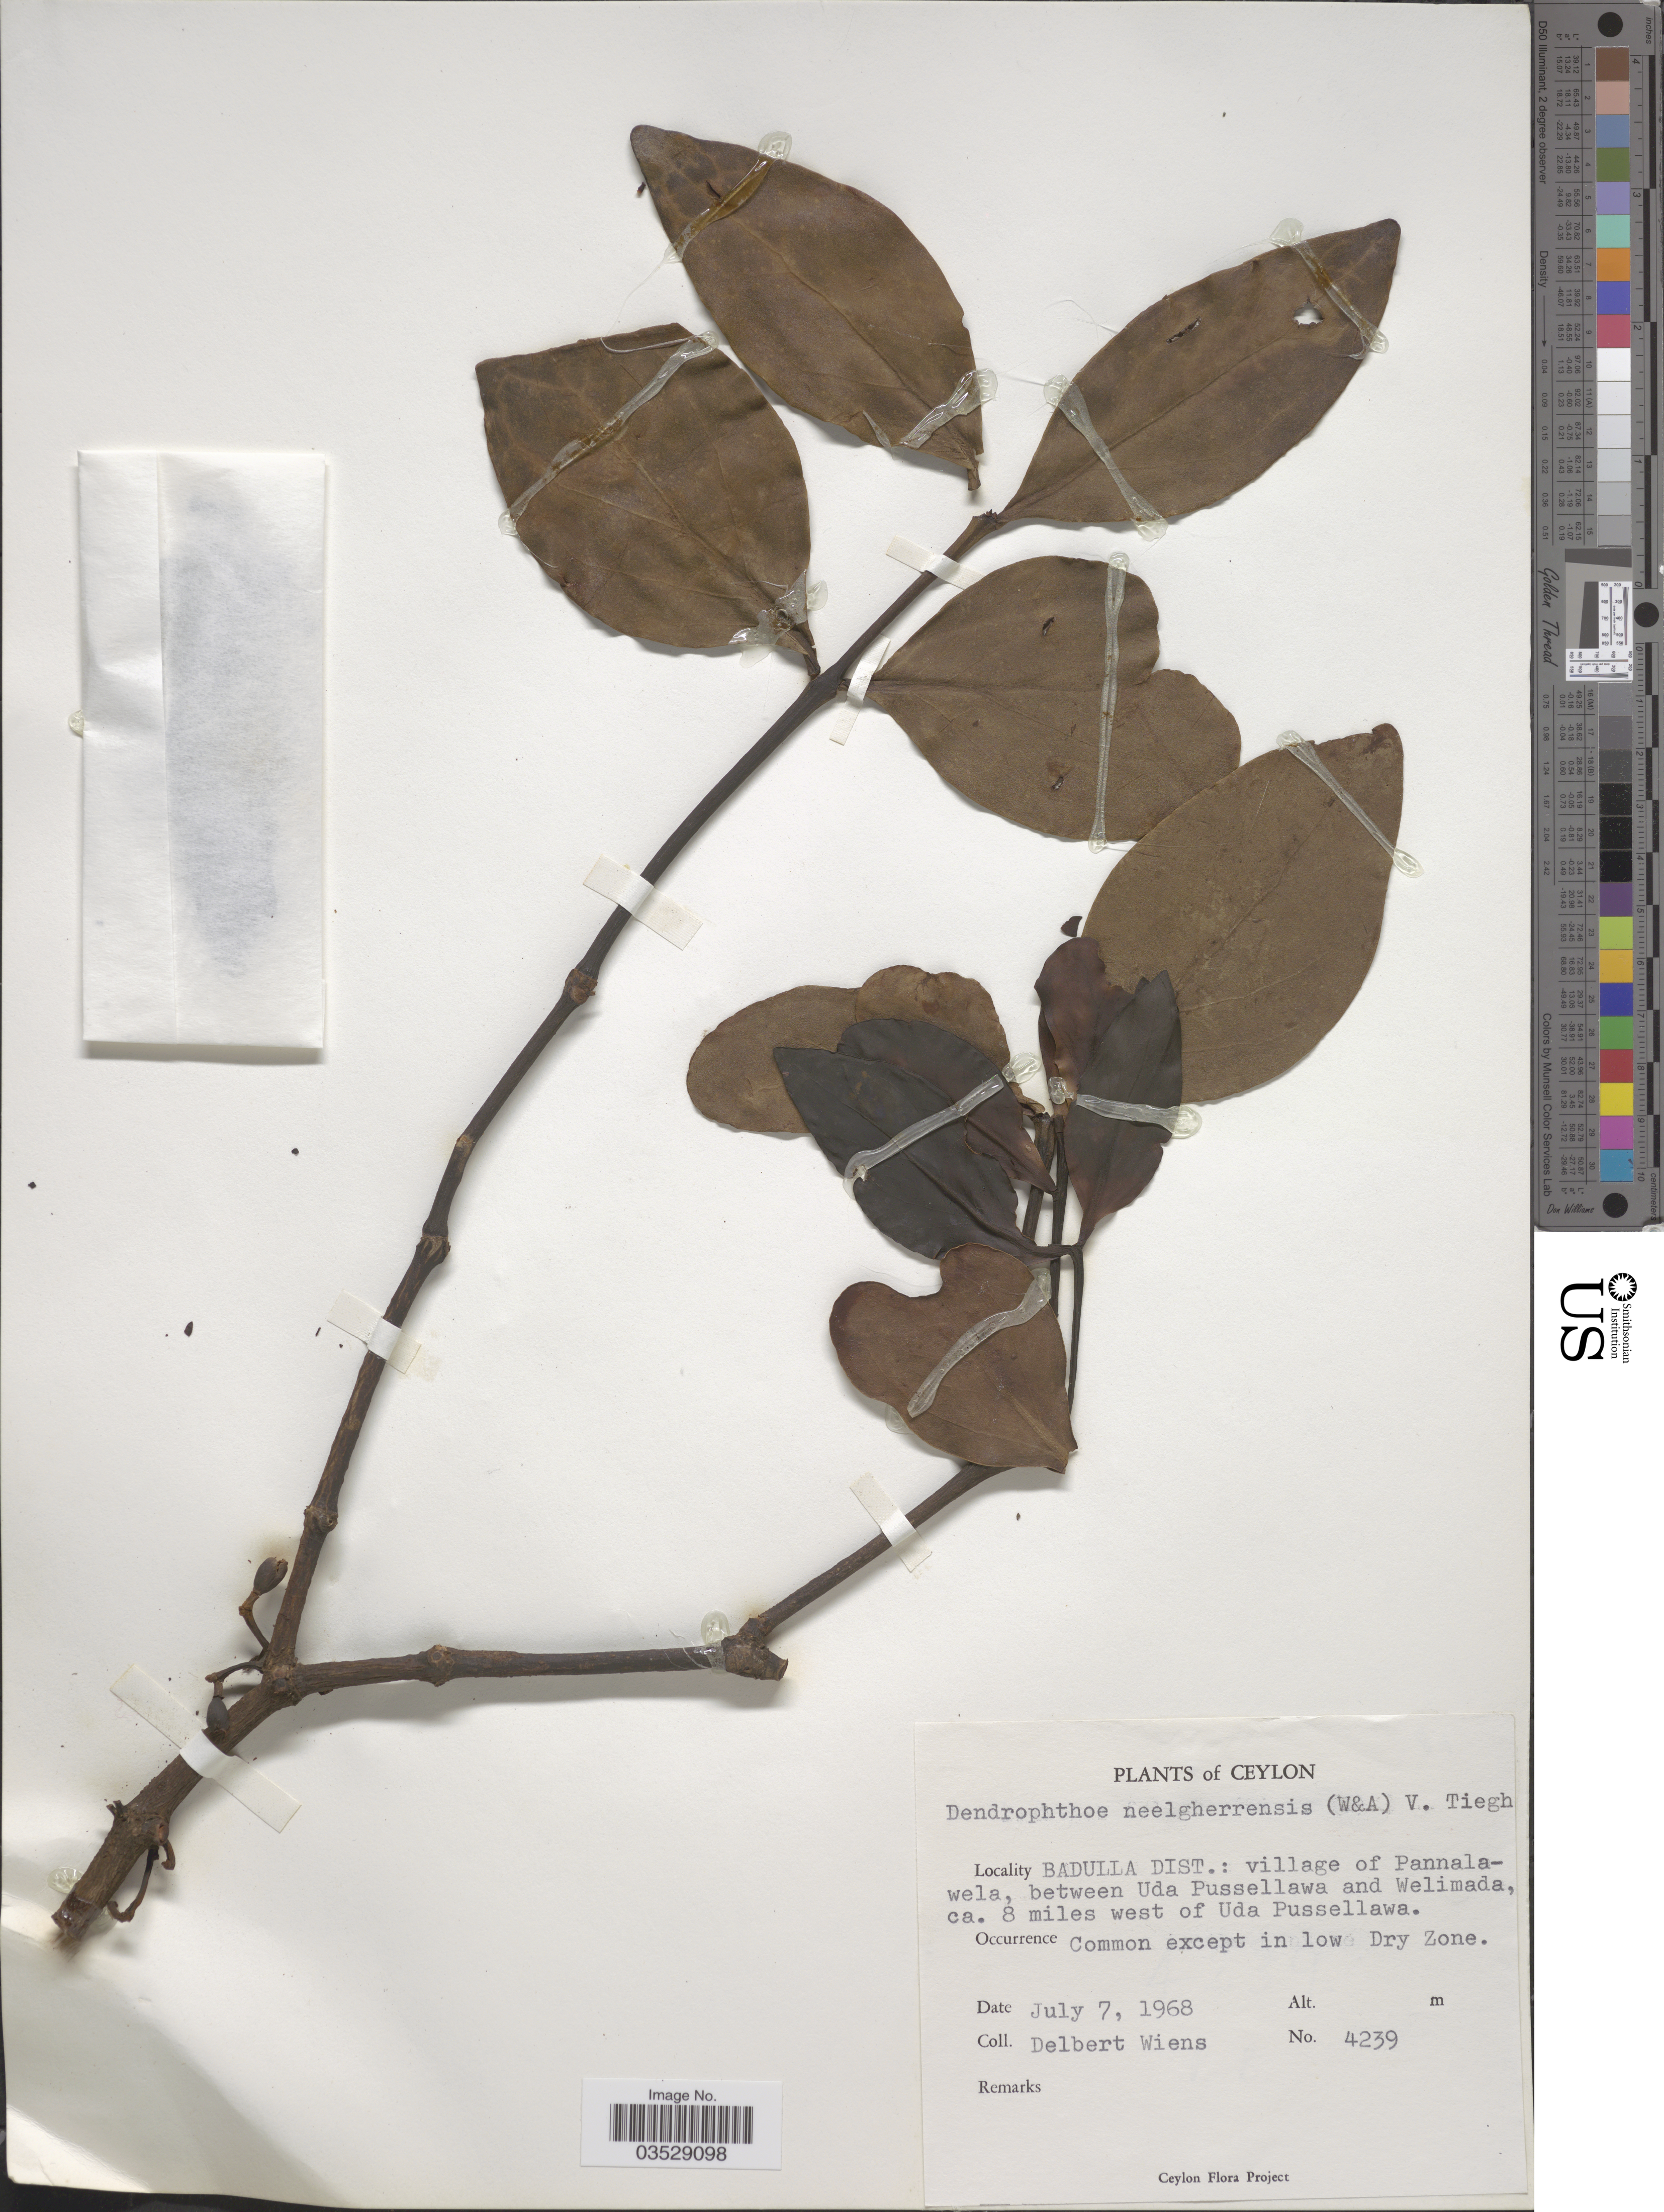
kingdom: Plantae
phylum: Tracheophyta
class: Magnoliopsida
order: Santalales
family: Loranthaceae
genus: Dendrophthoe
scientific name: Dendrophthoe trigona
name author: (Wight & Arn.) Danser ex Santapau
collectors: D. Wiens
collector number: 4239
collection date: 1968-07-07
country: Sri Lanka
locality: Ceylon. Badulla Dist.: village of Pannalawela, between Uda Pussellawa and Welimada, ca. 8 miles west of Uda Pussellawa.